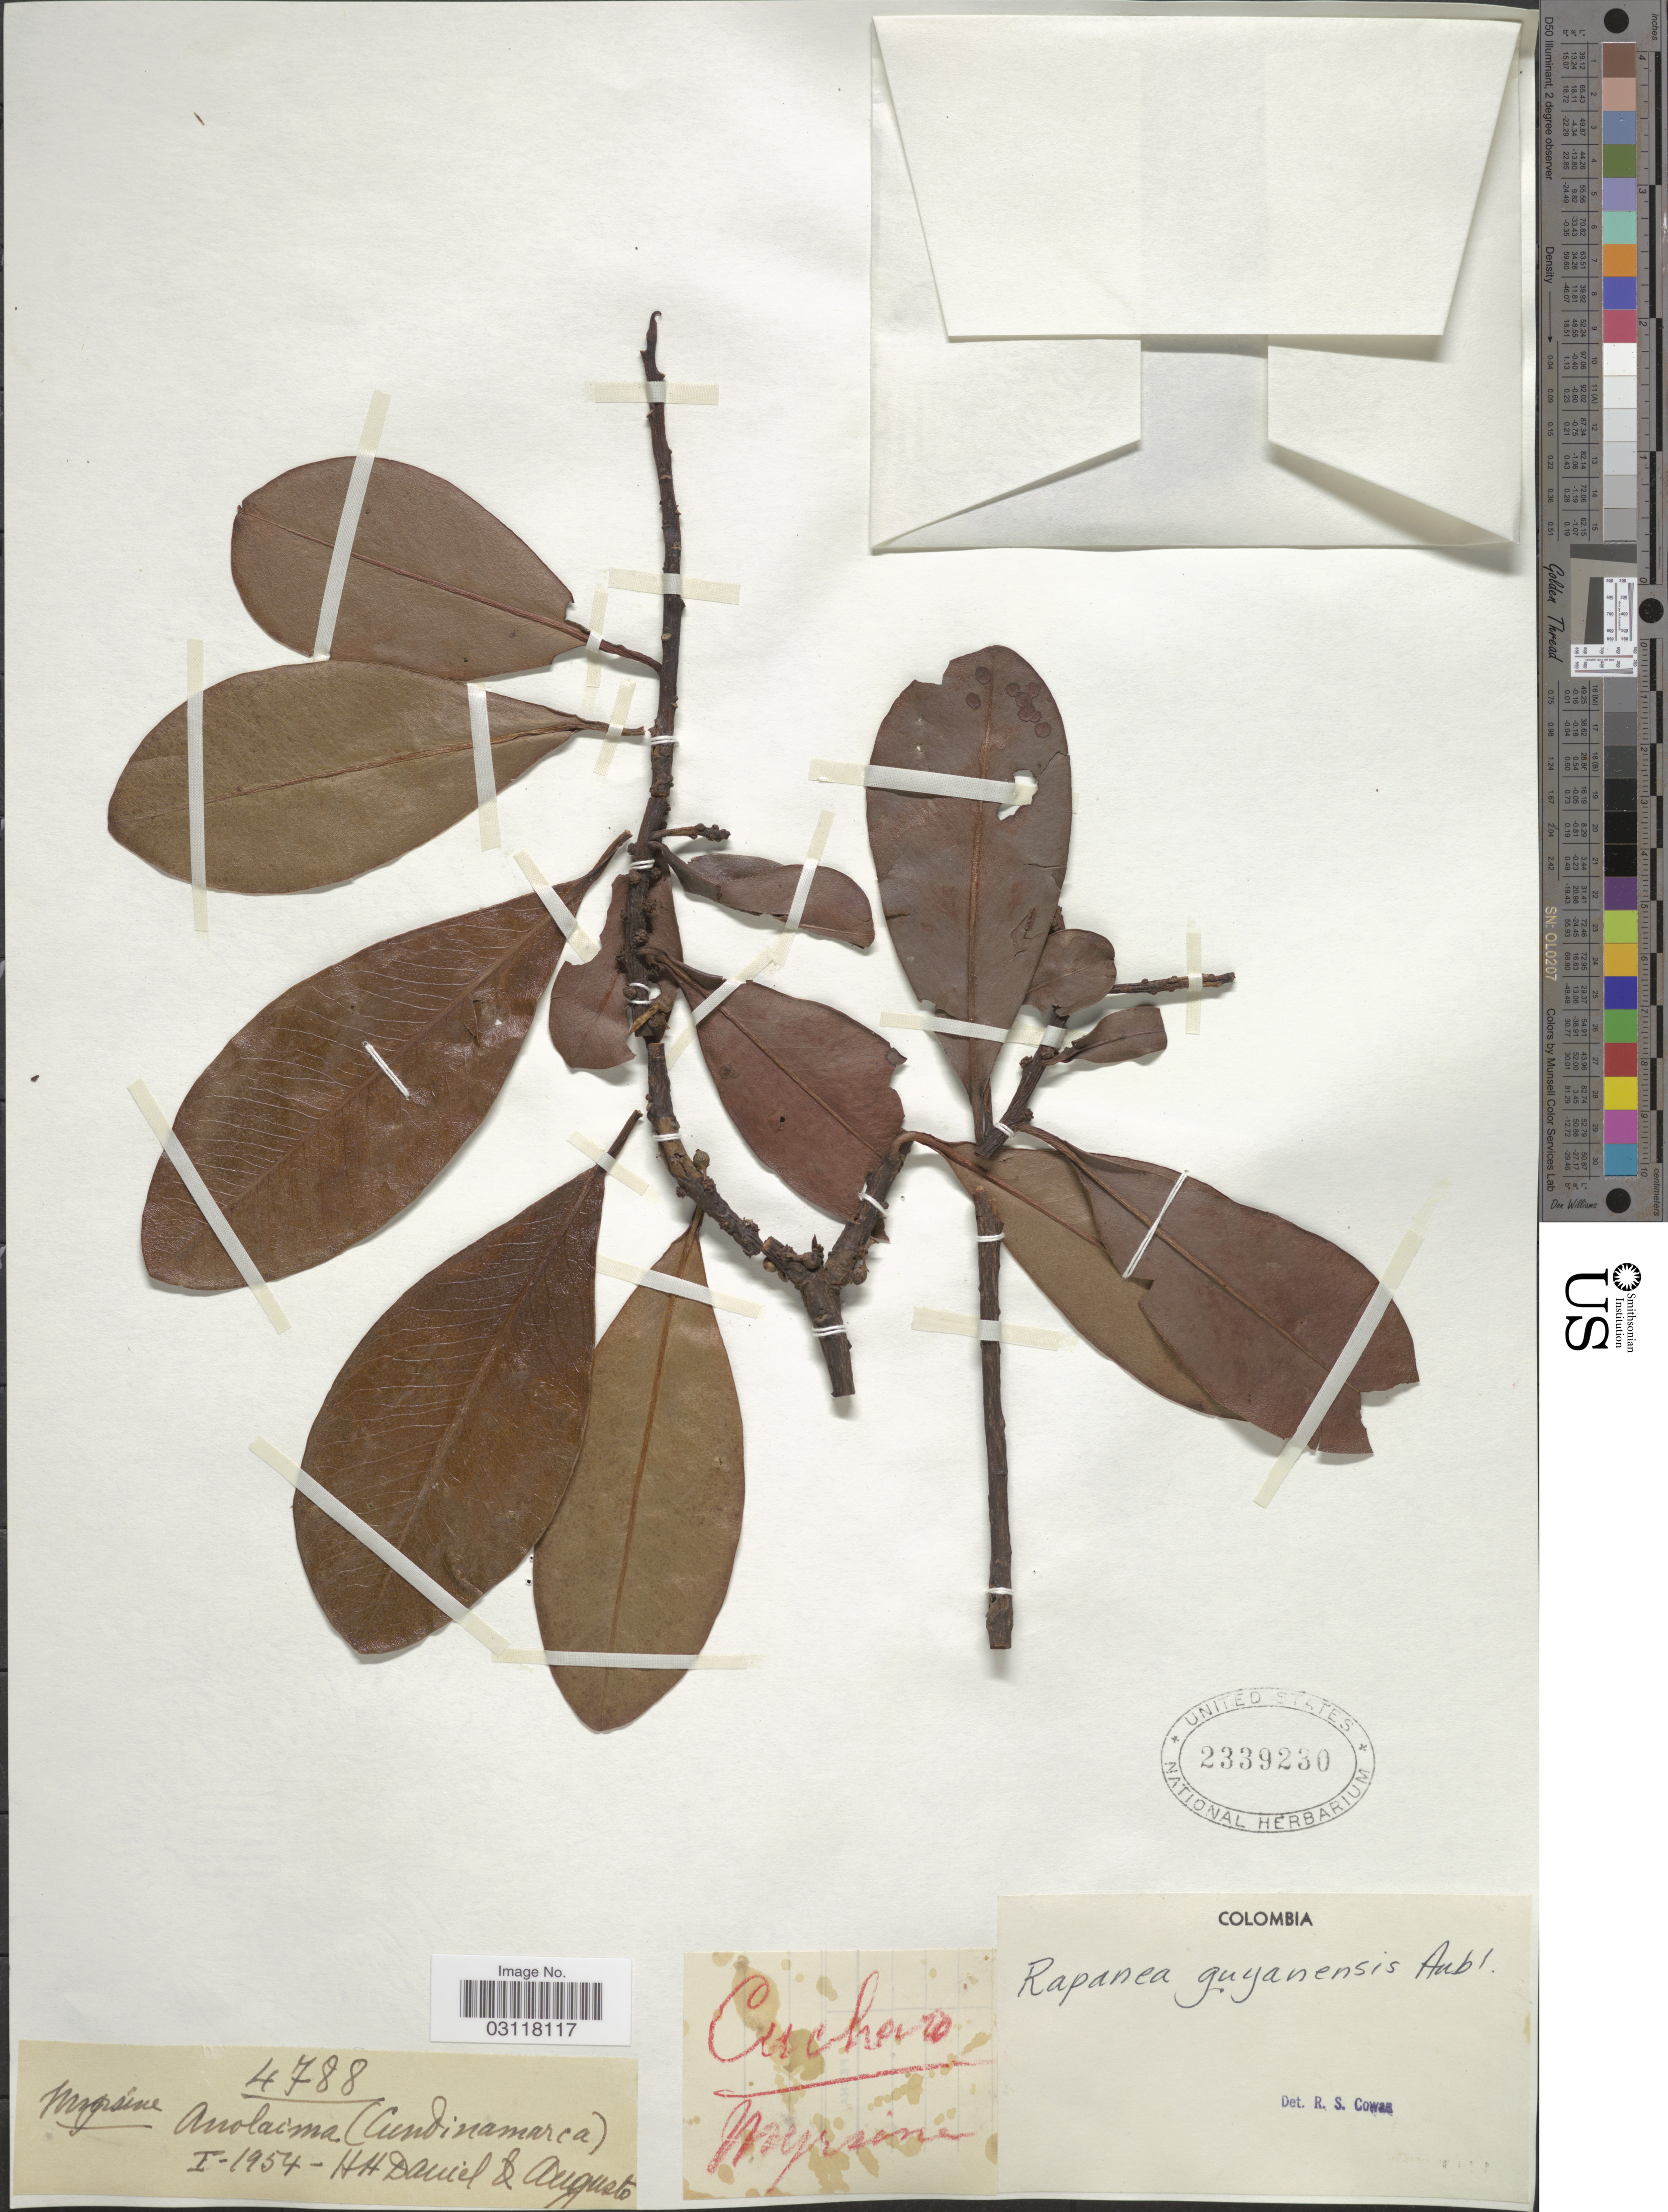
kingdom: Plantae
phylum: Tracheophyta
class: Magnoliopsida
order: Ericales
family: Primulaceae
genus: Rapanea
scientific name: Rapanea guianensis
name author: Aubl.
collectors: H. Daniel & -. Augusto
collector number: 4788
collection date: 1954-01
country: Colombia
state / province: Cundinamarca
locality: Anolaima.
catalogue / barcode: US 2339230